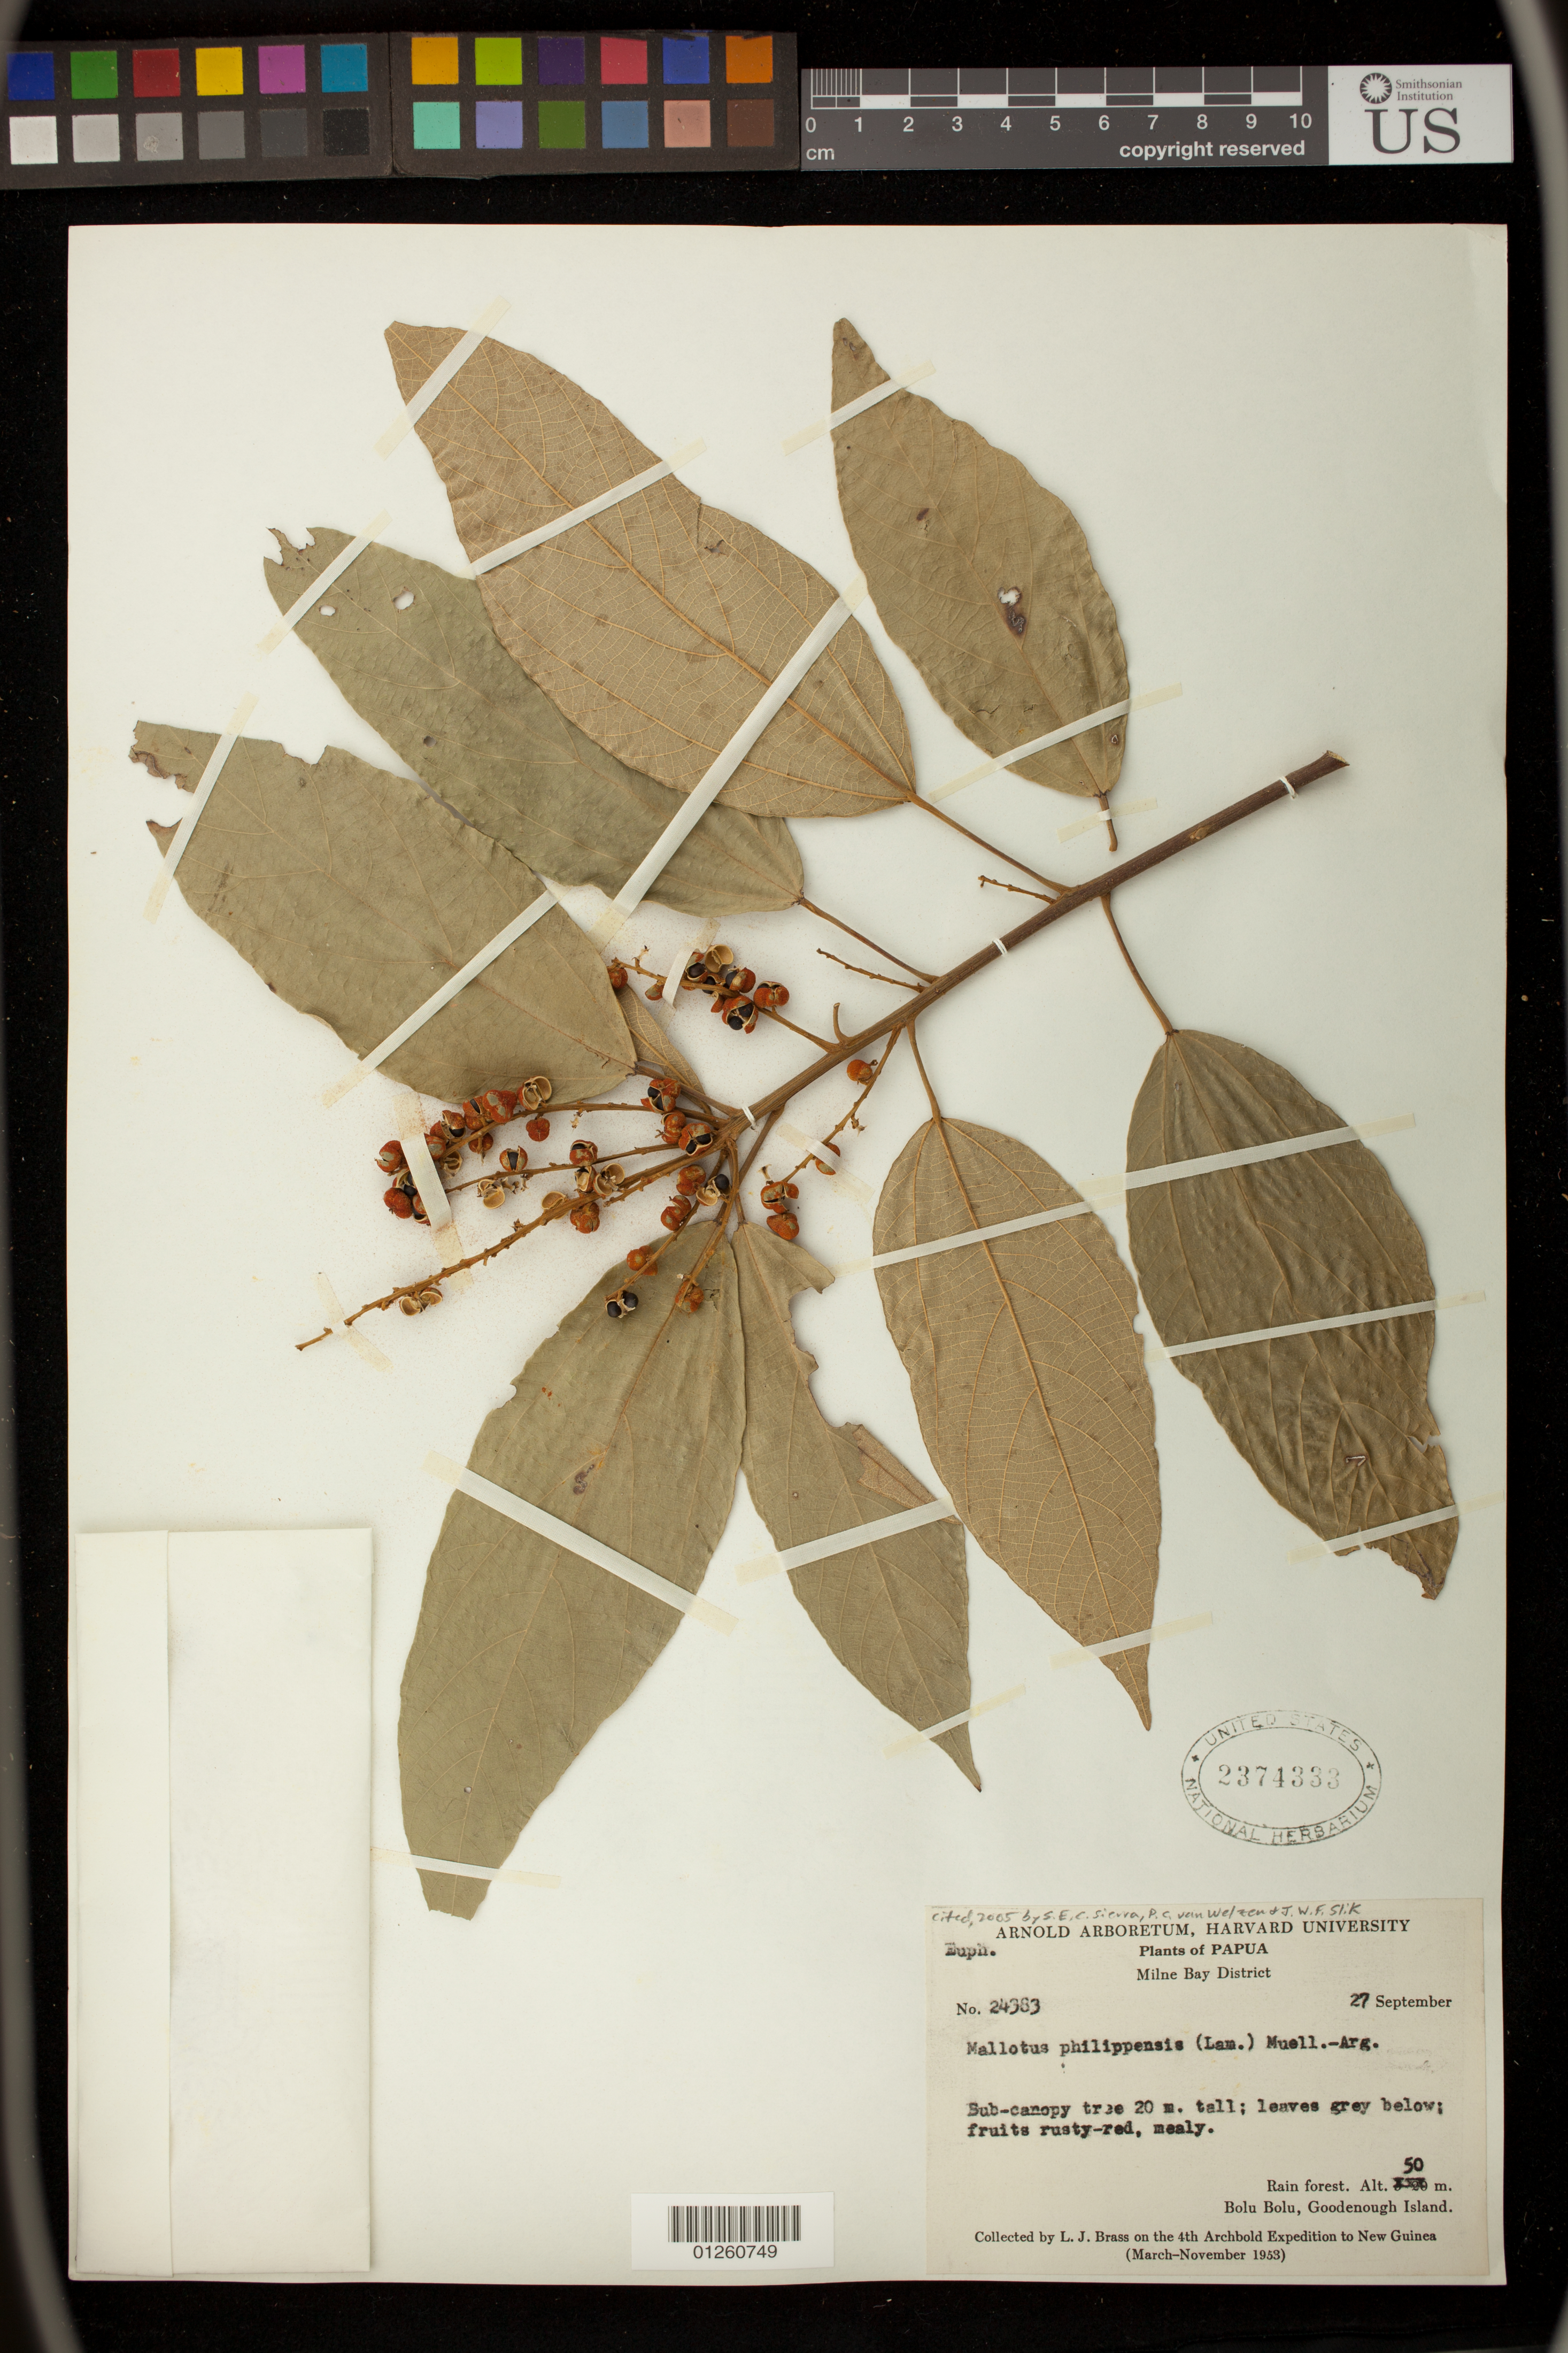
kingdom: Plantae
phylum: Tracheophyta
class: Magnoliopsida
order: Malpighiales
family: Euphorbiaceae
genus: Mallotus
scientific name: Mallotus philippensis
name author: (Lam.) Müll. Arg.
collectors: L. J. Brass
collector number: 24383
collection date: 1953-09-27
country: Papua New Guinea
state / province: Milne Bay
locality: Bolu Bolu, Goodenough Island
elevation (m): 50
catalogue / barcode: US 2374333